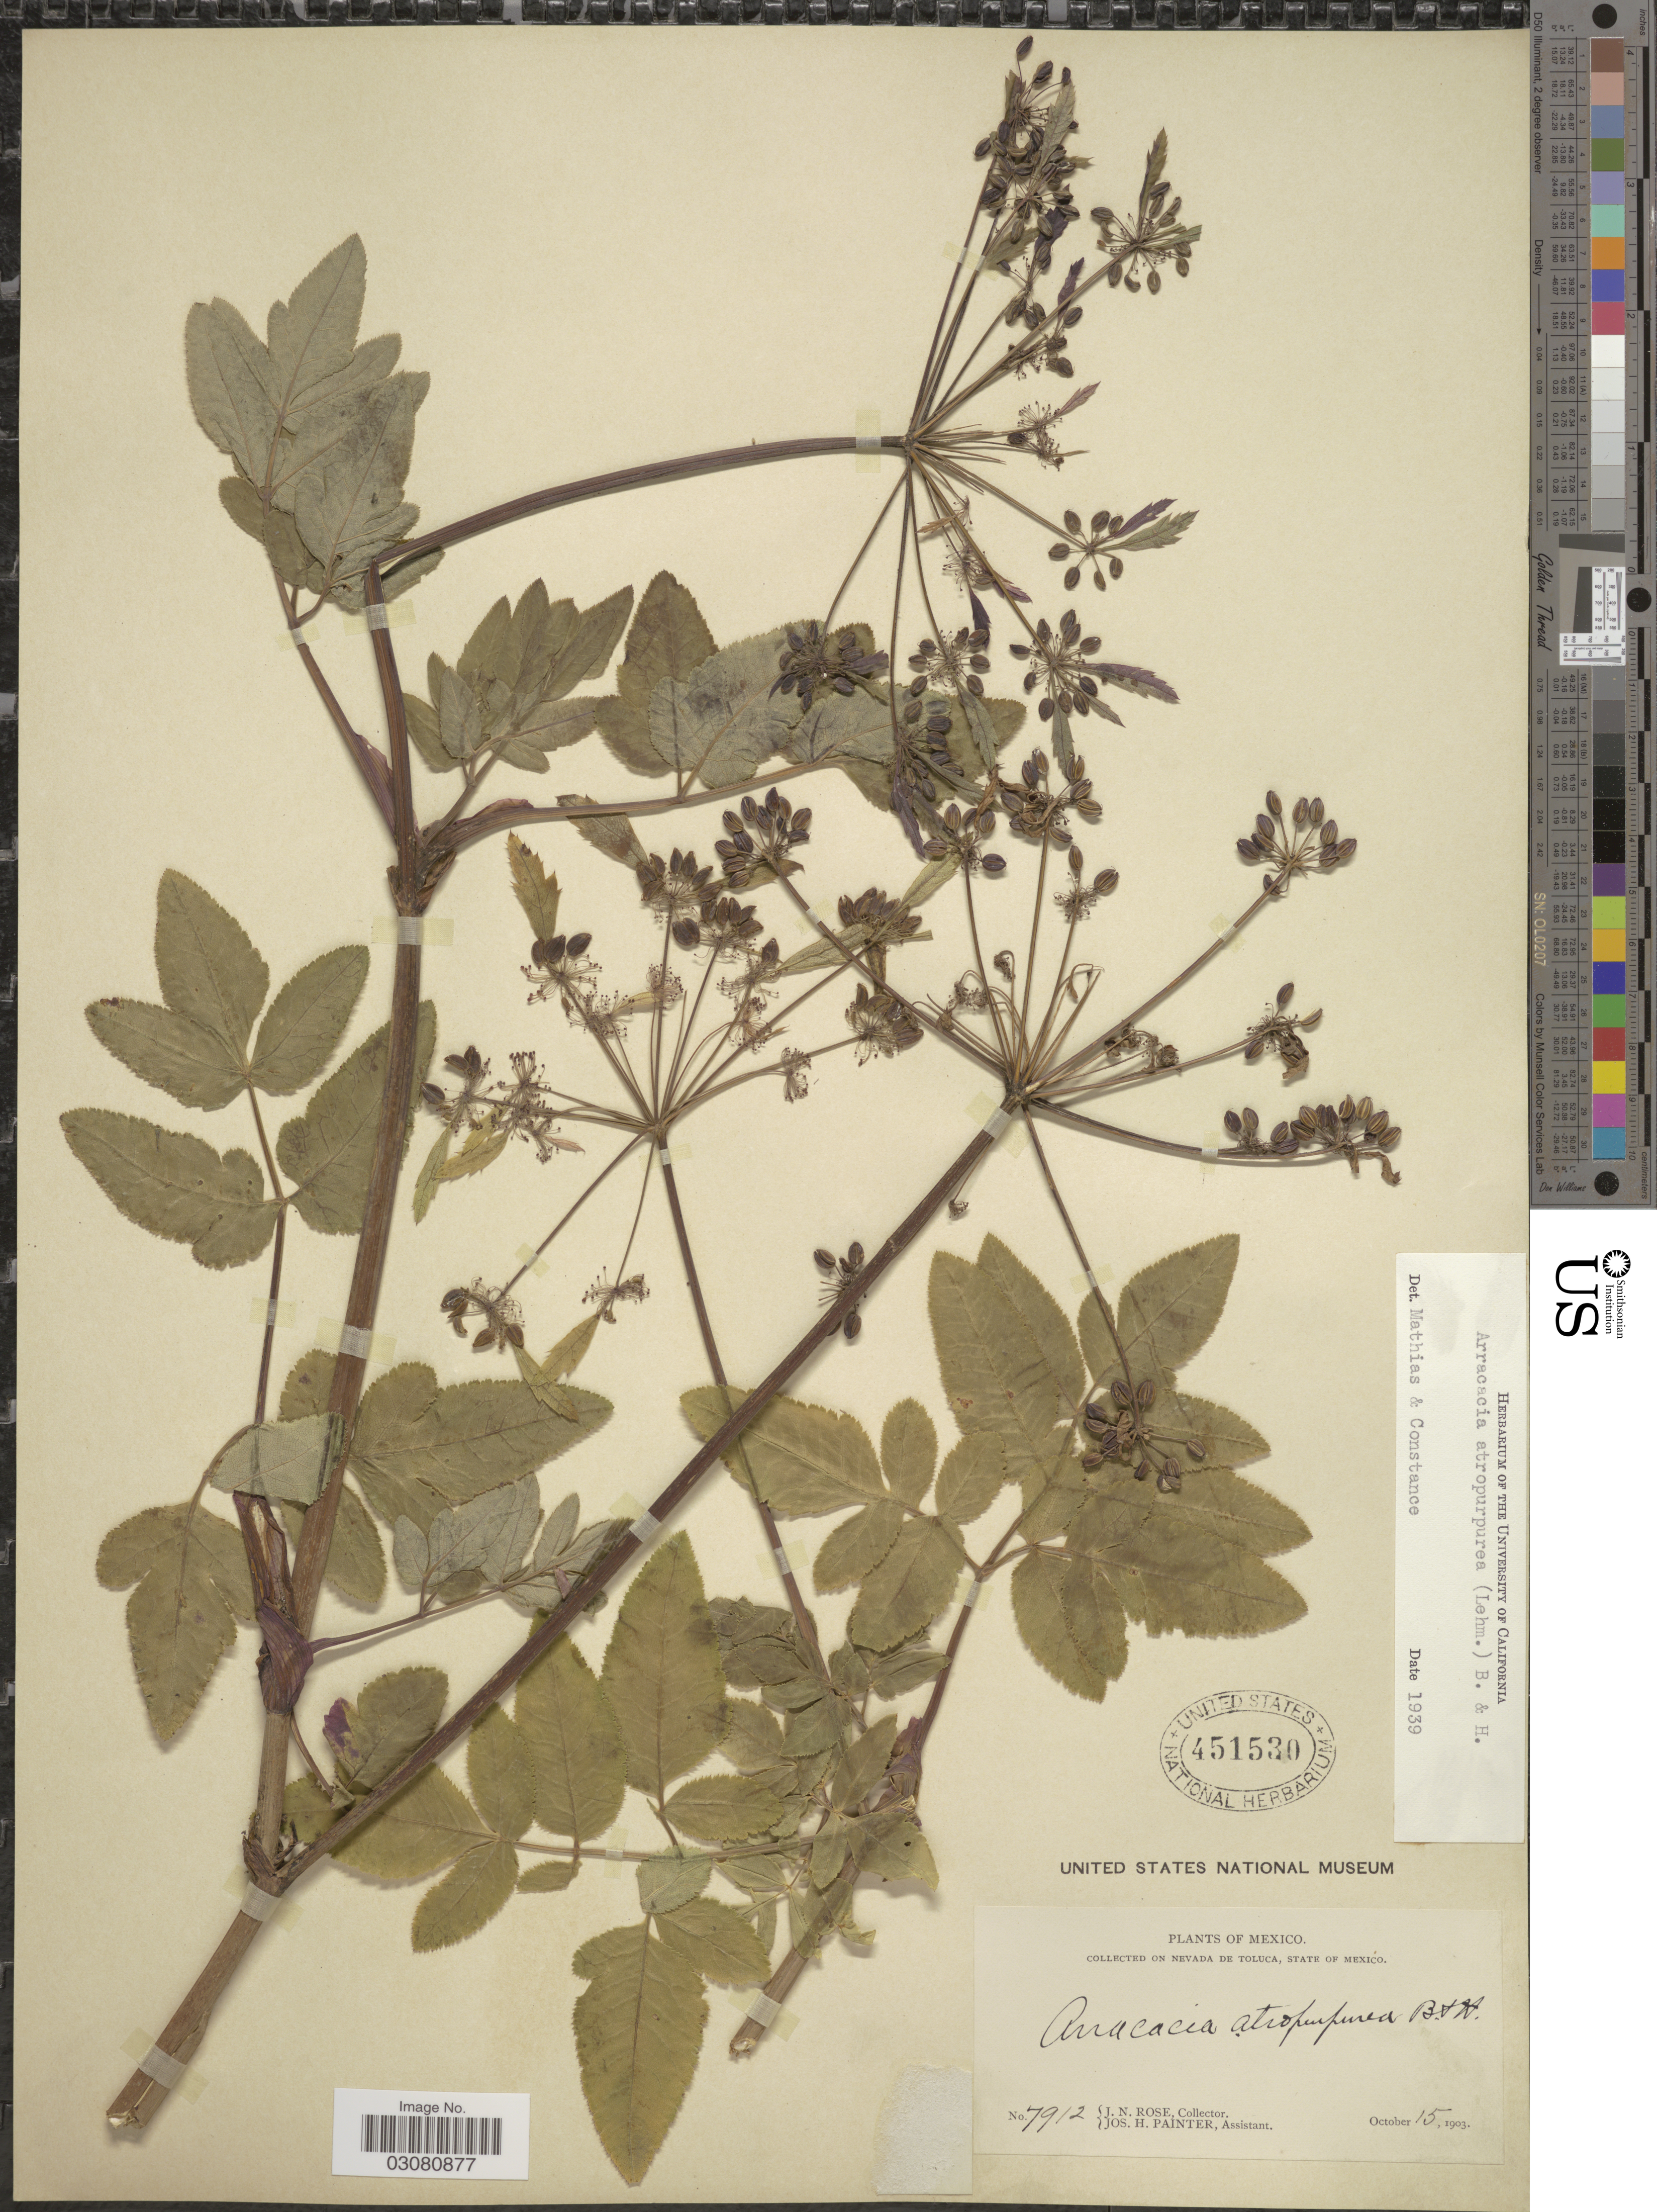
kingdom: Plantae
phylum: Tracheophyta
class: Magnoliopsida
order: Apiales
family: Apiaceae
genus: Arracacia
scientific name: Arracacia atropurpurea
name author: (Lehm.) Benth. & Hook. f. ex Hemsl.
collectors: J. N. Rose & J. H. Painter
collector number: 7912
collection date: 1903-10-15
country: Mexico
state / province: México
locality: On Nevada de Toluca.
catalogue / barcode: US 451530